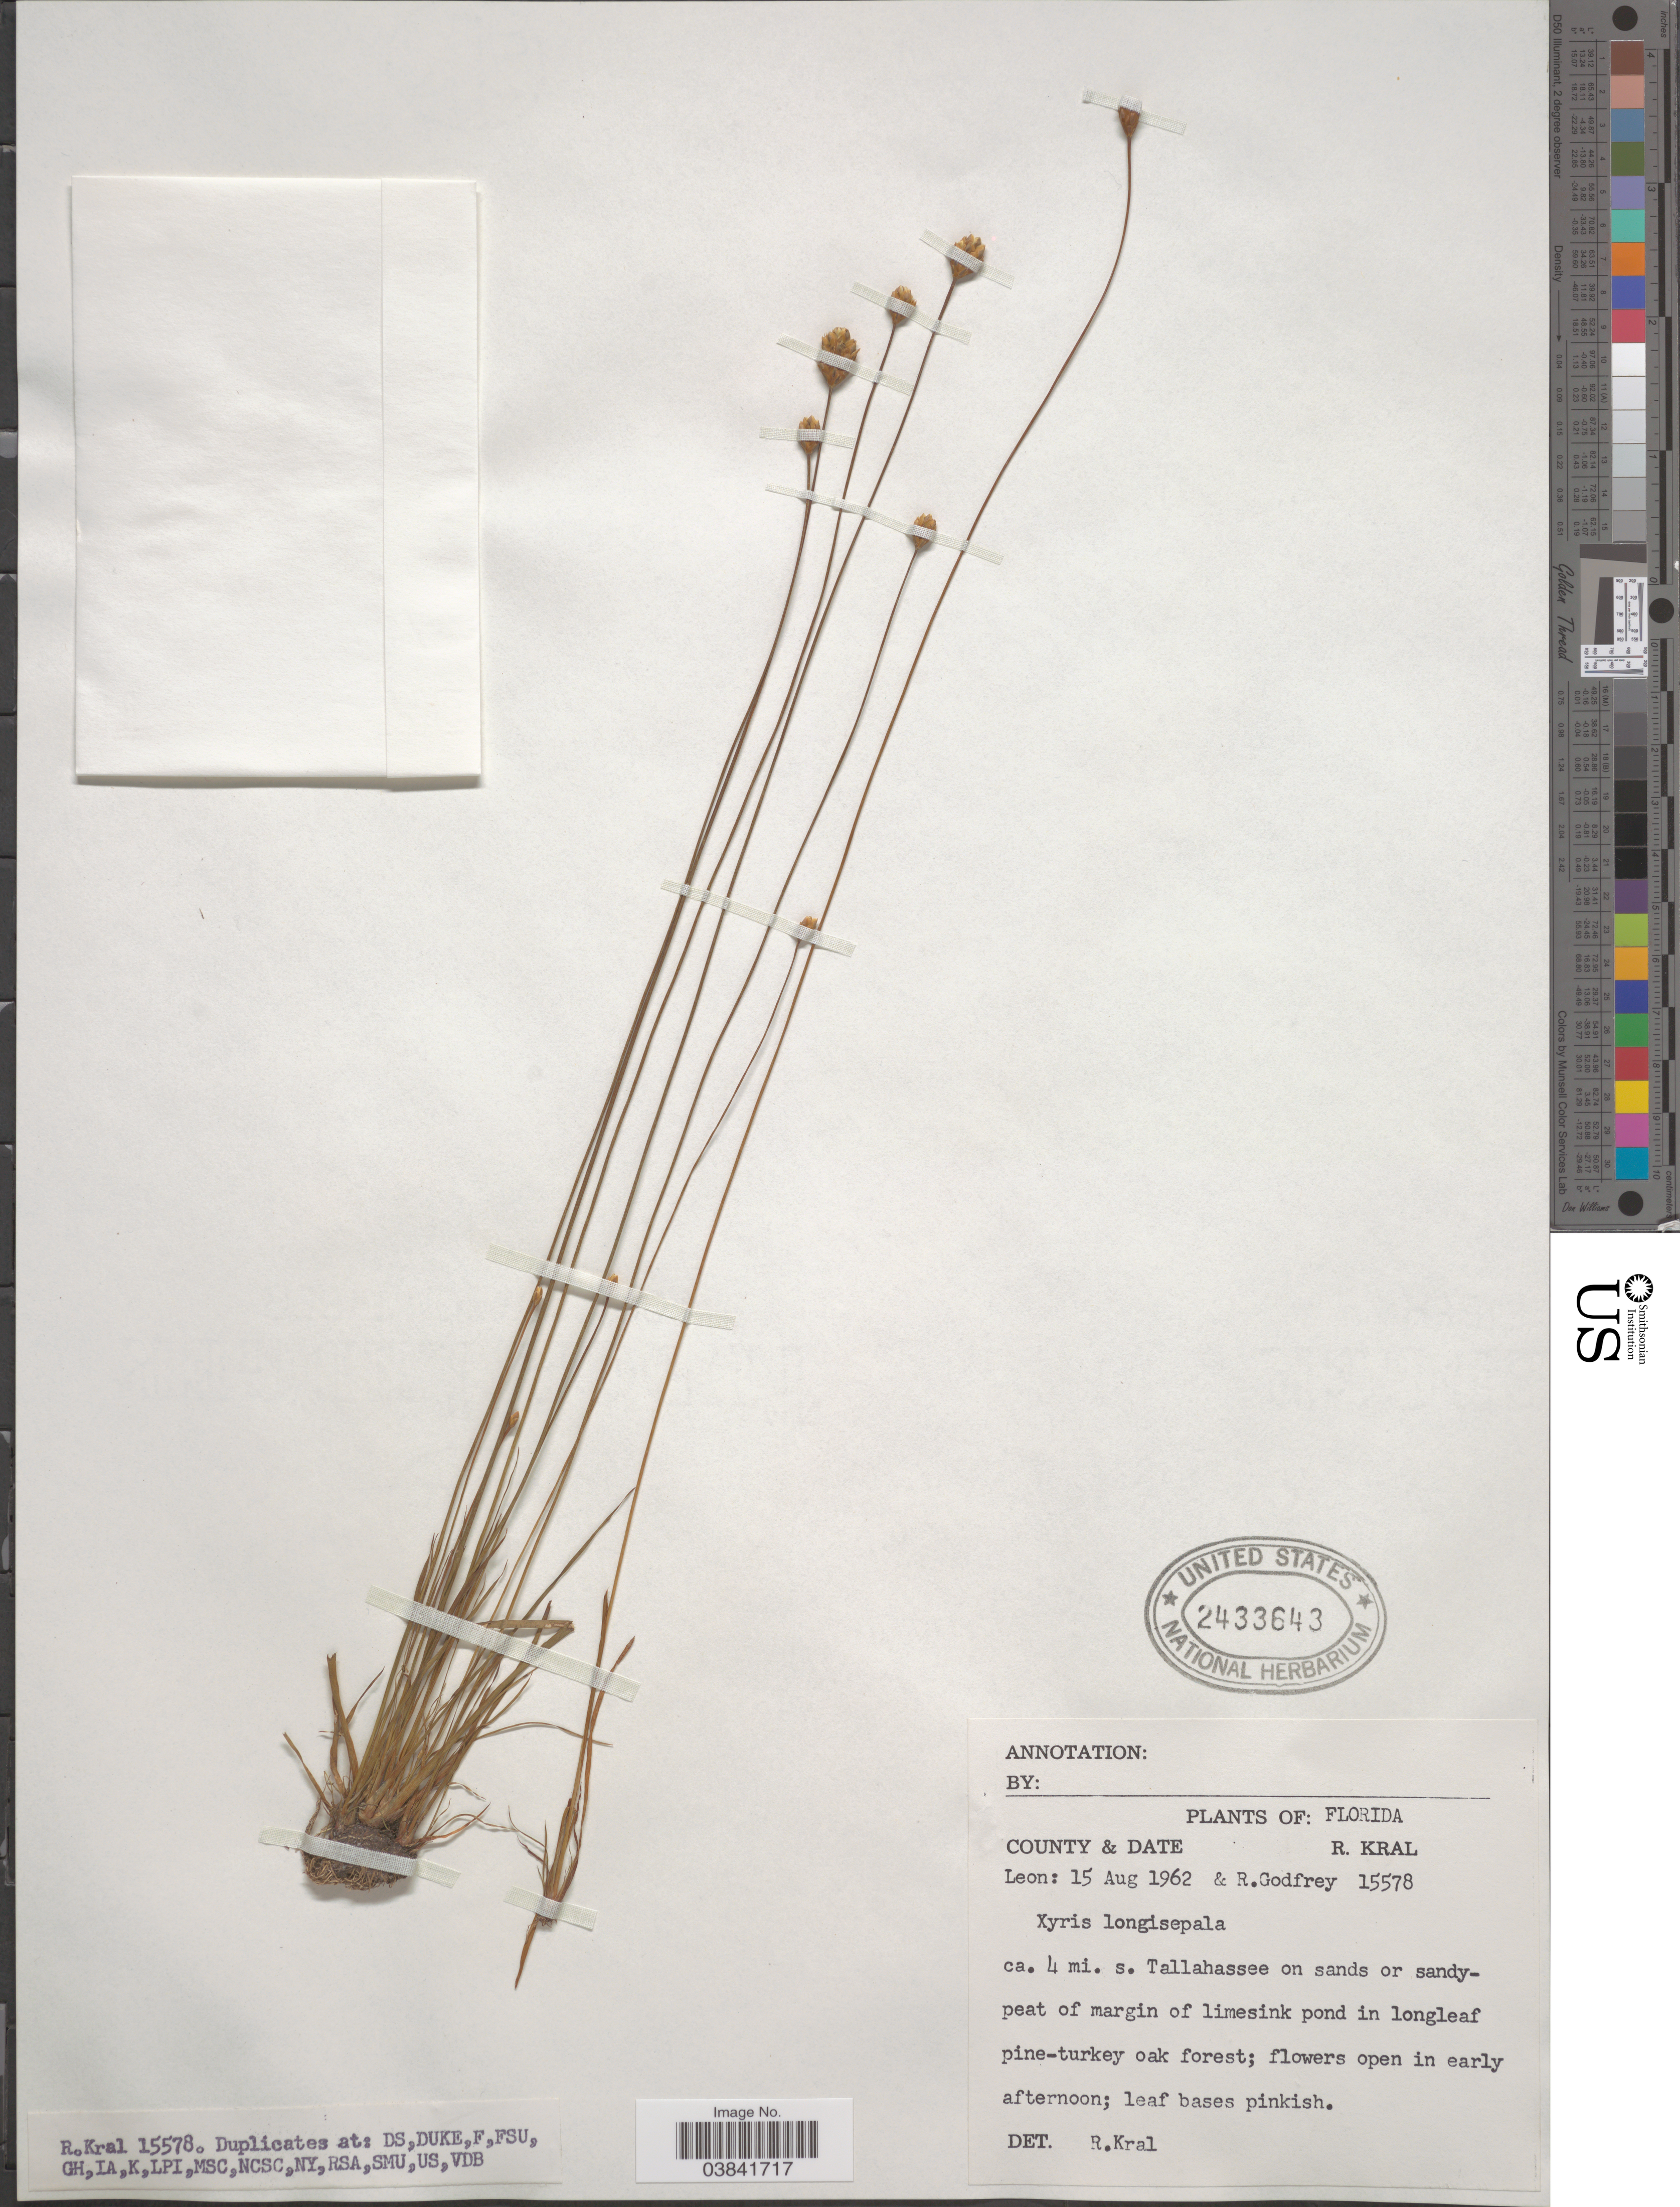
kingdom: Plantae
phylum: Tracheophyta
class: Liliopsida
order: Poales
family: Xyridaceae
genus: Xyris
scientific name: Xyris longisepala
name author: Kral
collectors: R. Kral & R. Godfrey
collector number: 15578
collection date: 1962-08-15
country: United States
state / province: Florida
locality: County Leon: ca. 4 mi. s. Tallahassee on sands or sandy-peat of margin of limesink pond in longleaf pine-turkey oak forest.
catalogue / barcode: US 2433643